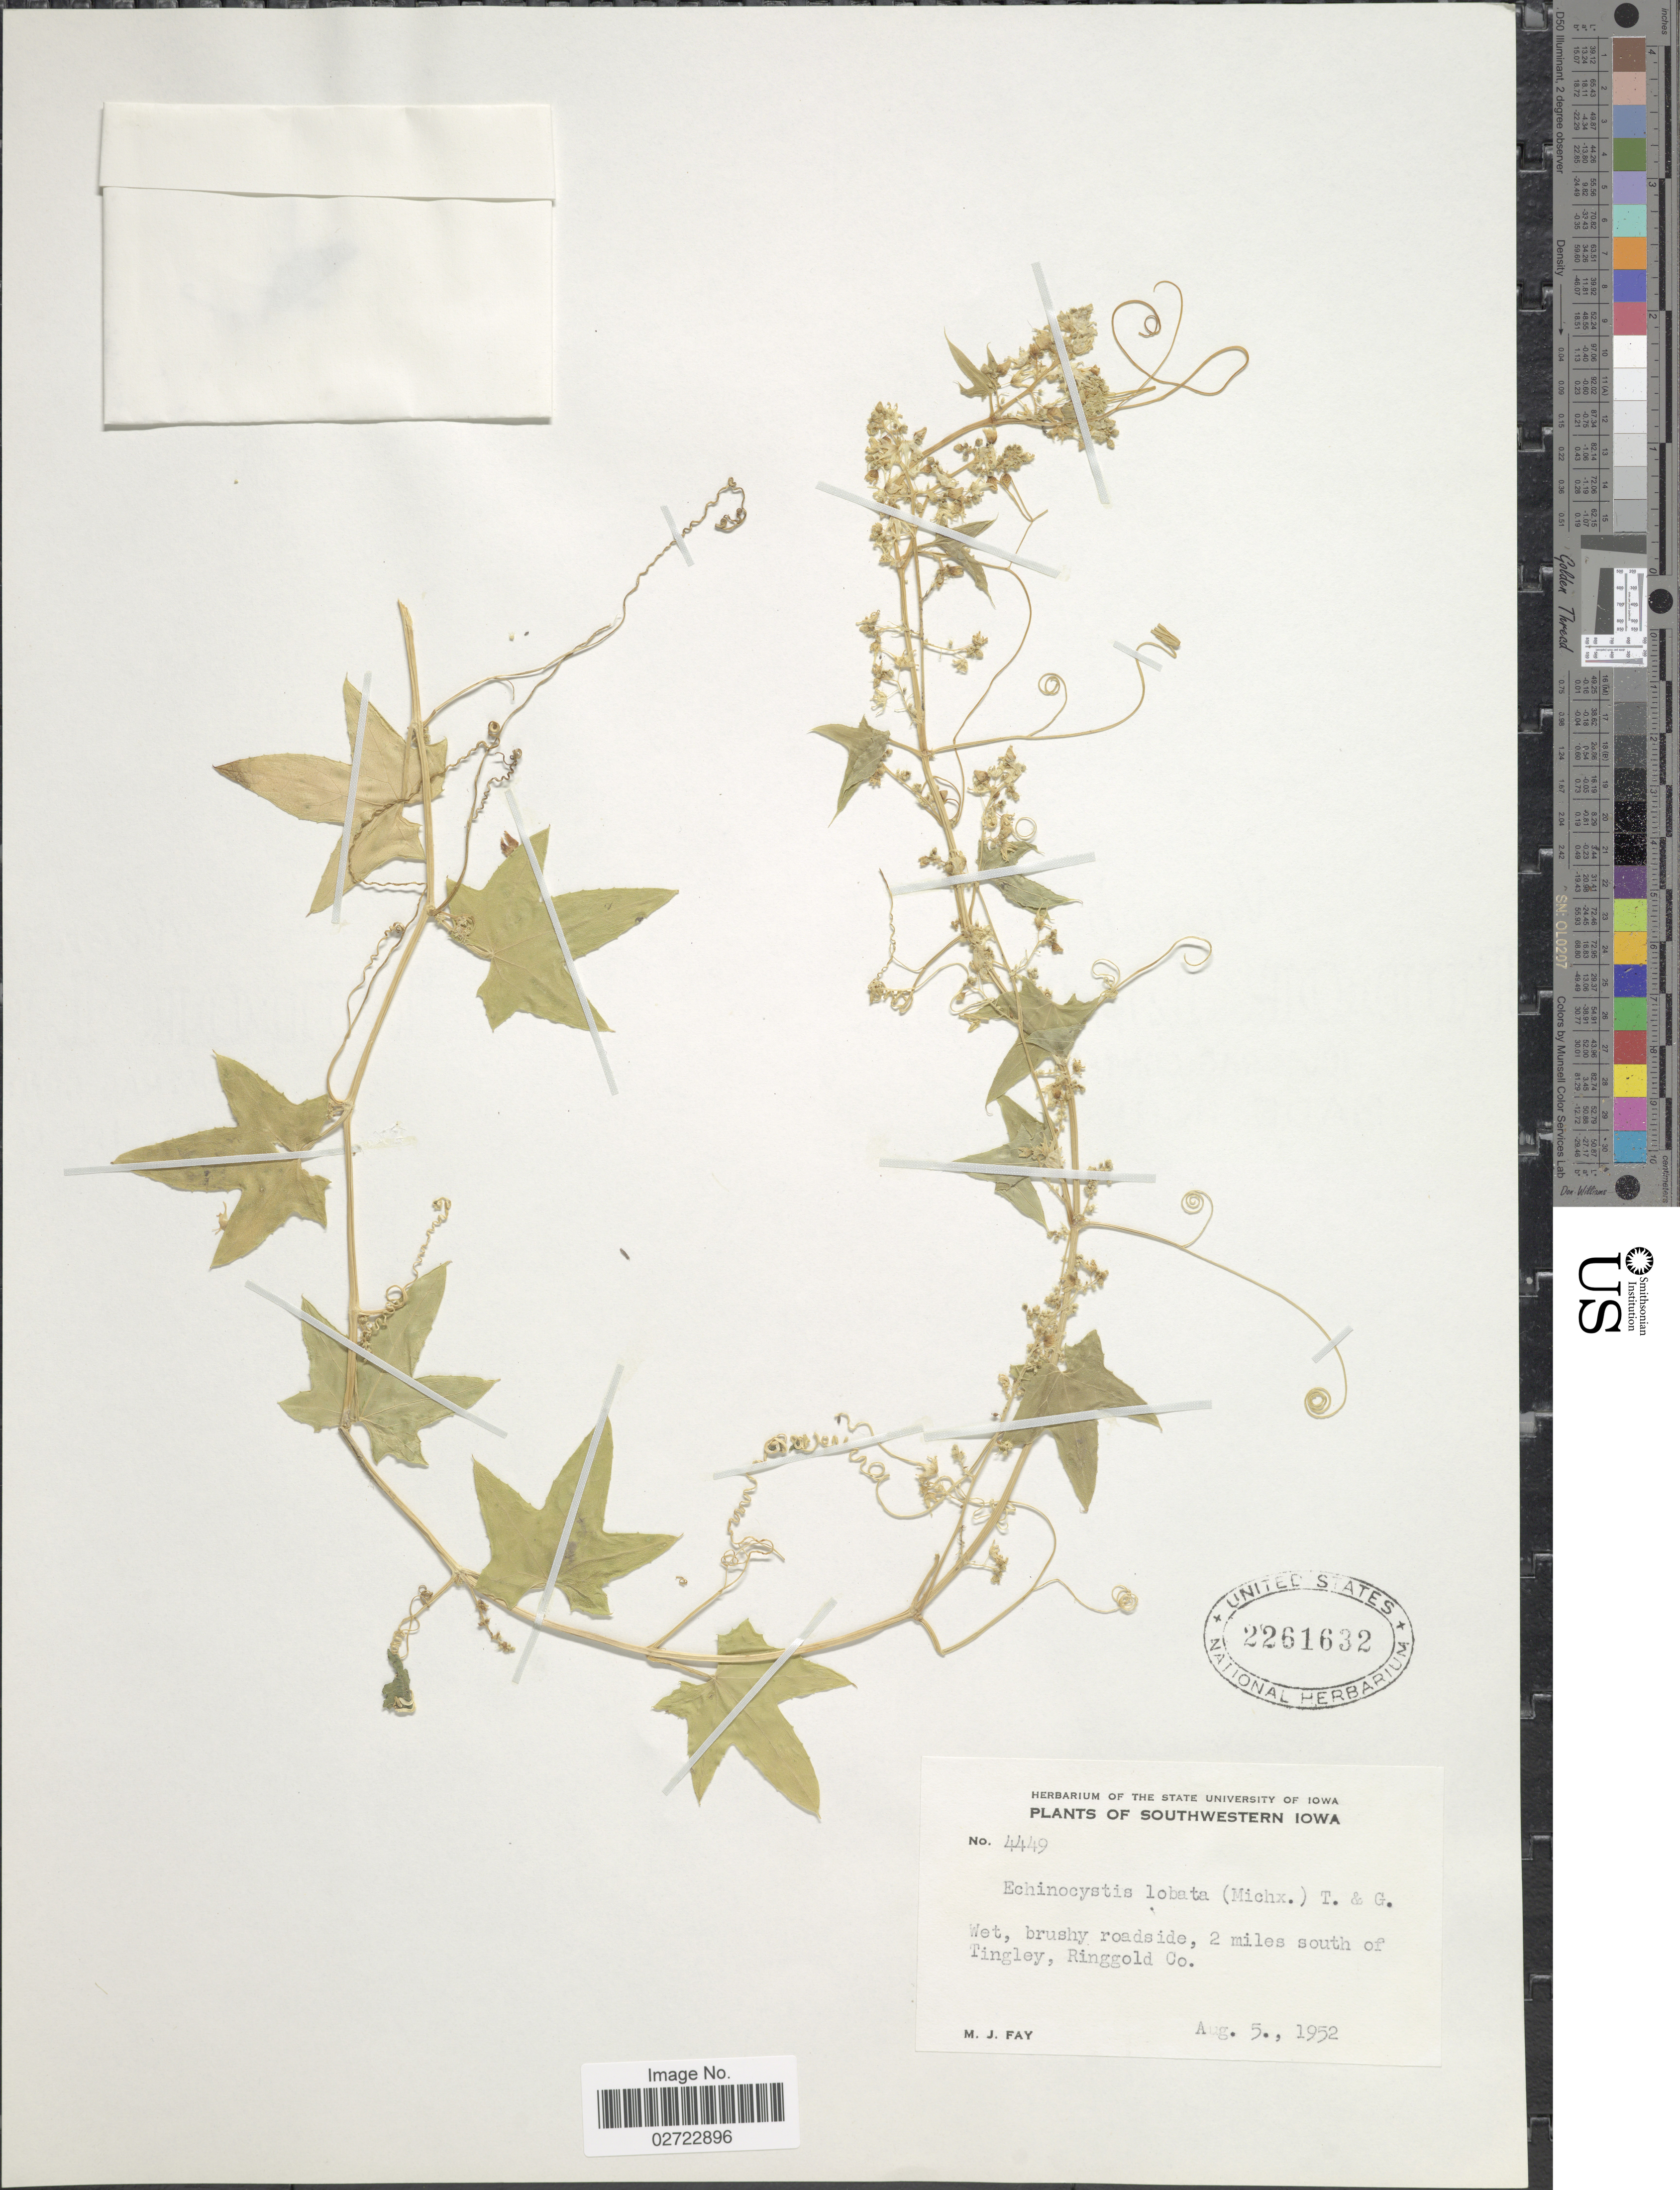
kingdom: Plantae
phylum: Tracheophyta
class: Magnoliopsida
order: Cucurbitales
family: Cucurbitaceae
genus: Echinocystis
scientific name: Echinocystis lobata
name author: (Michx.) Torr. & A. Gray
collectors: M. Fay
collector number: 4449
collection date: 1952-08-05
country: United States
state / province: Iowa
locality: Southwestern Iowa, wet, brushy roadside, 2 miles south of Tingley, Ringgold Co.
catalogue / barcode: US 2261632